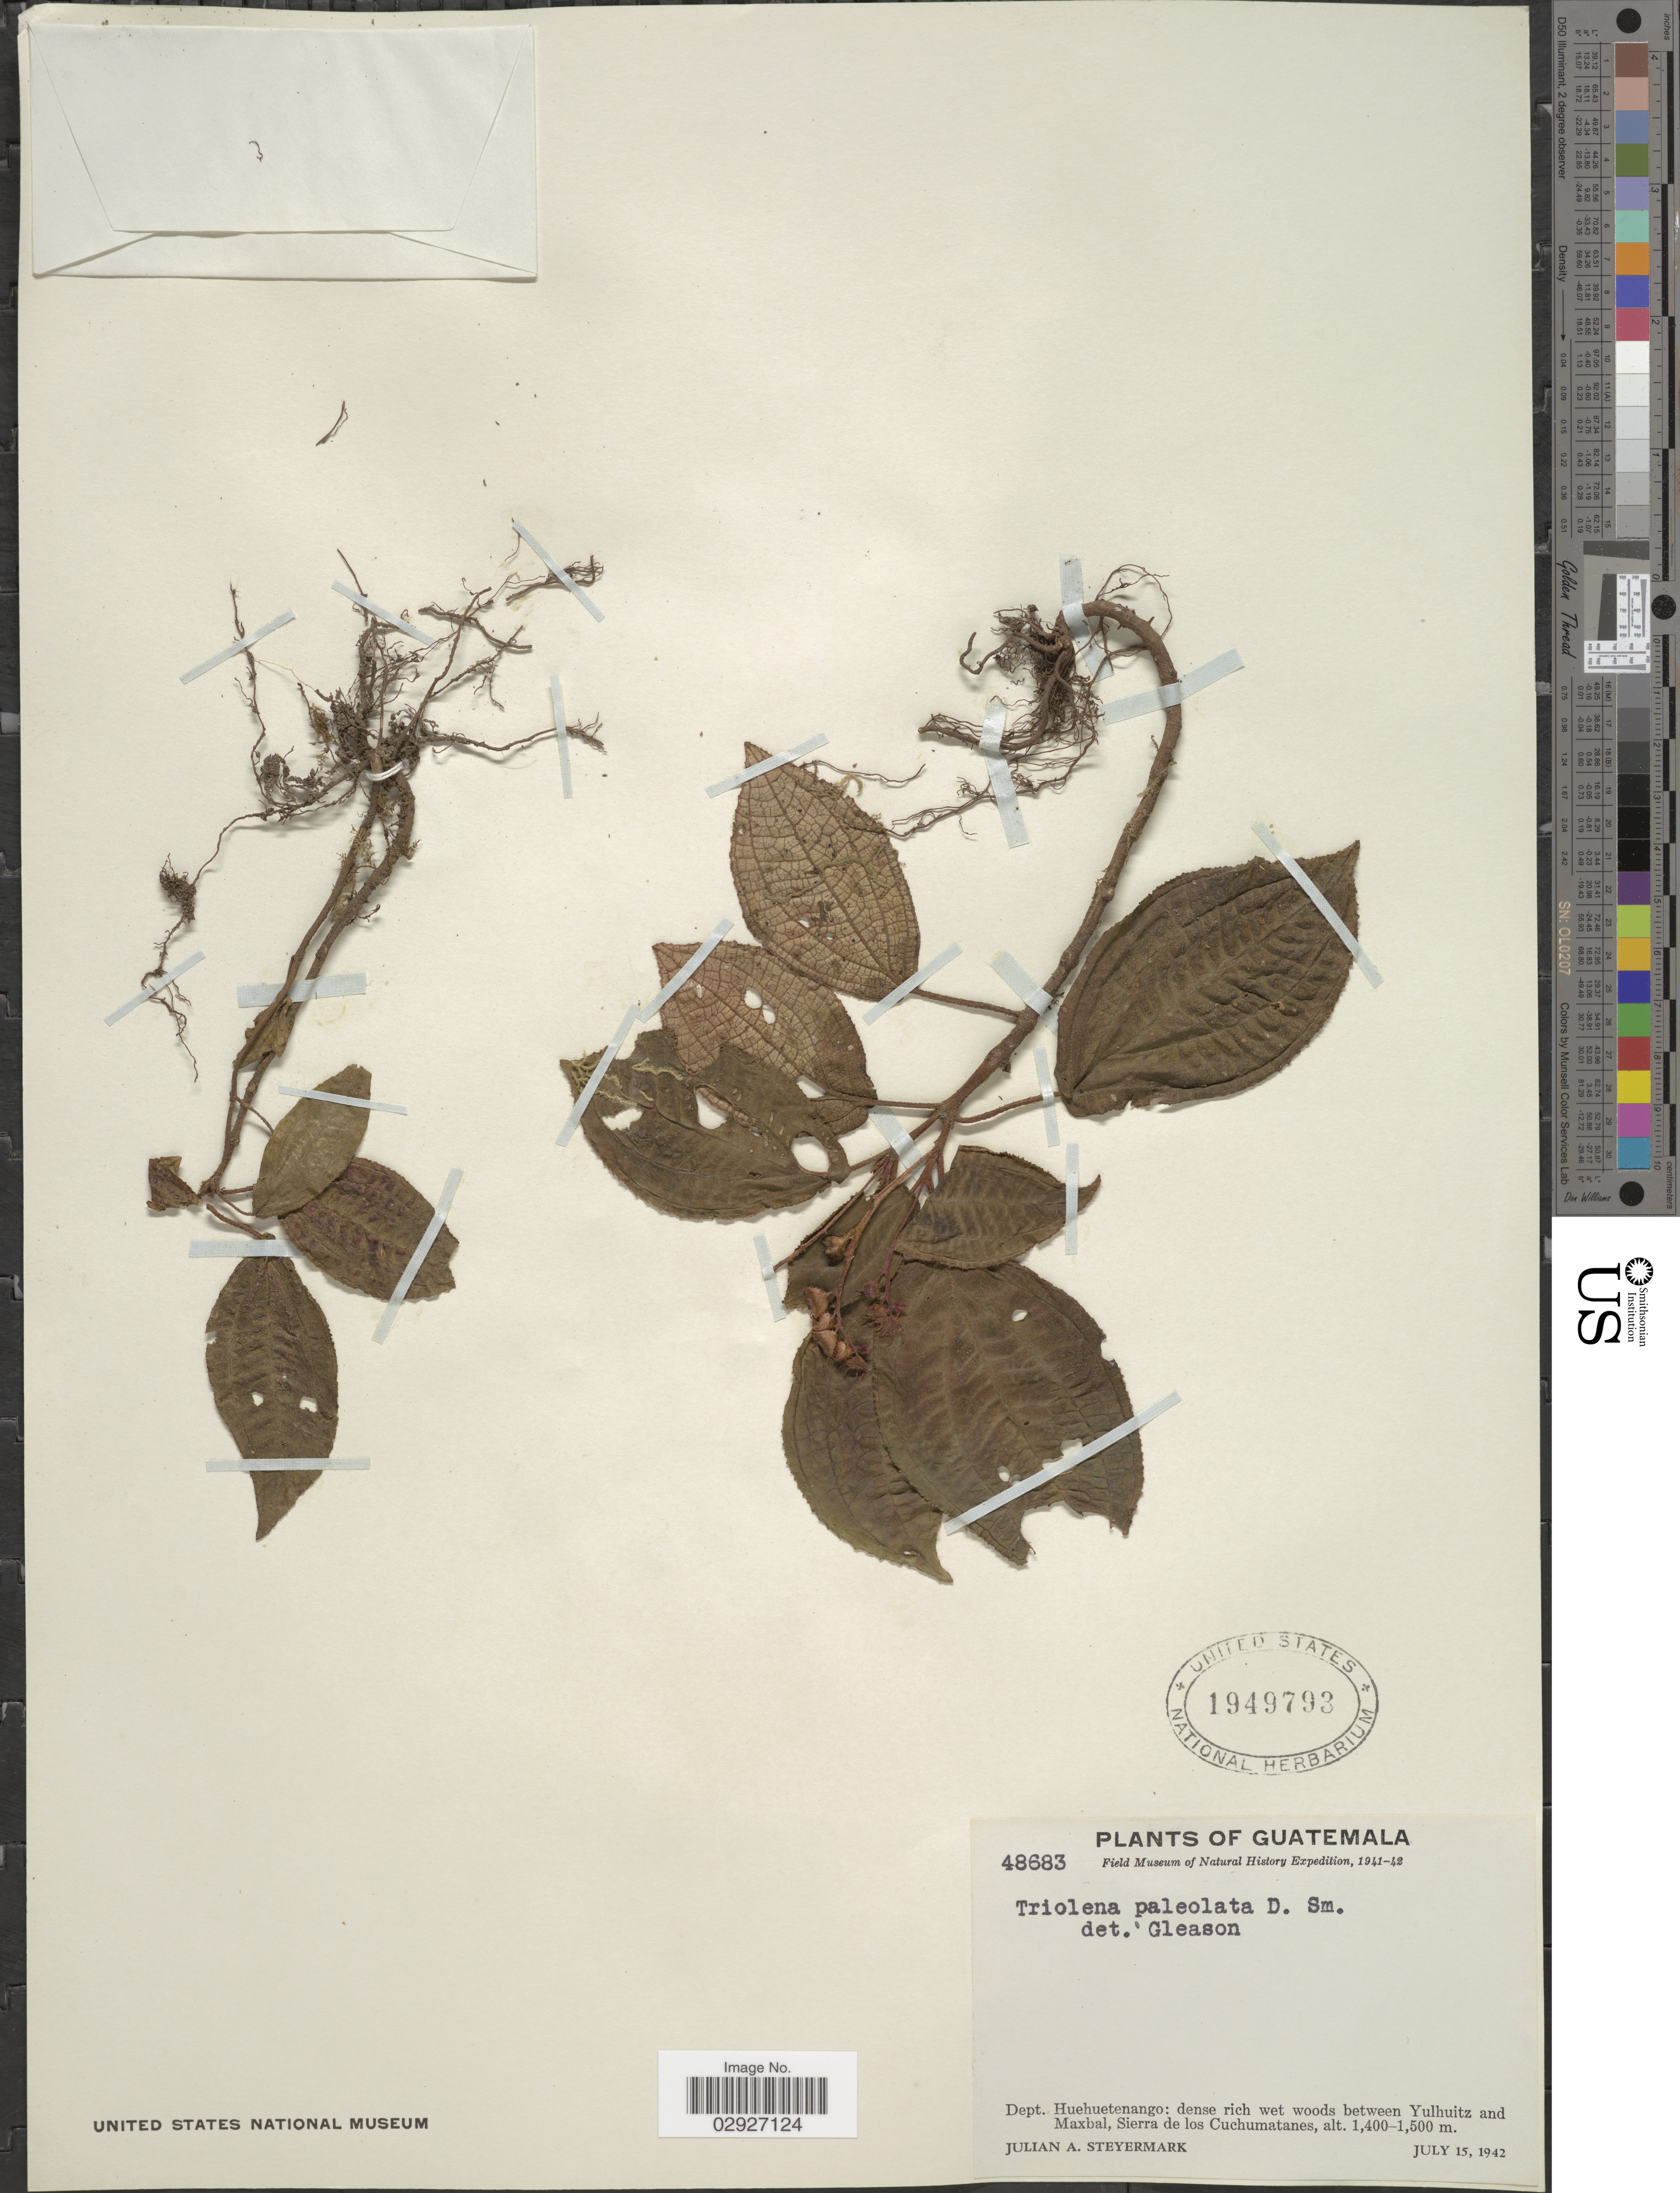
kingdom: Plantae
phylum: Tracheophyta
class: Magnoliopsida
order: Myrtales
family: Melastomataceae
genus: Triolena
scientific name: Triolena paleolata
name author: Donn. Sm.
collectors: J. Steyermark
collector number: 48683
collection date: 1942-07-15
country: Guatemala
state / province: Huehuetenango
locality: Dept. Huehuetenango, dense rich wet woods between Yulhuitz and Maxbal, Sierra de los Cuchumatanes.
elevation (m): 1400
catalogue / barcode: US 1949793